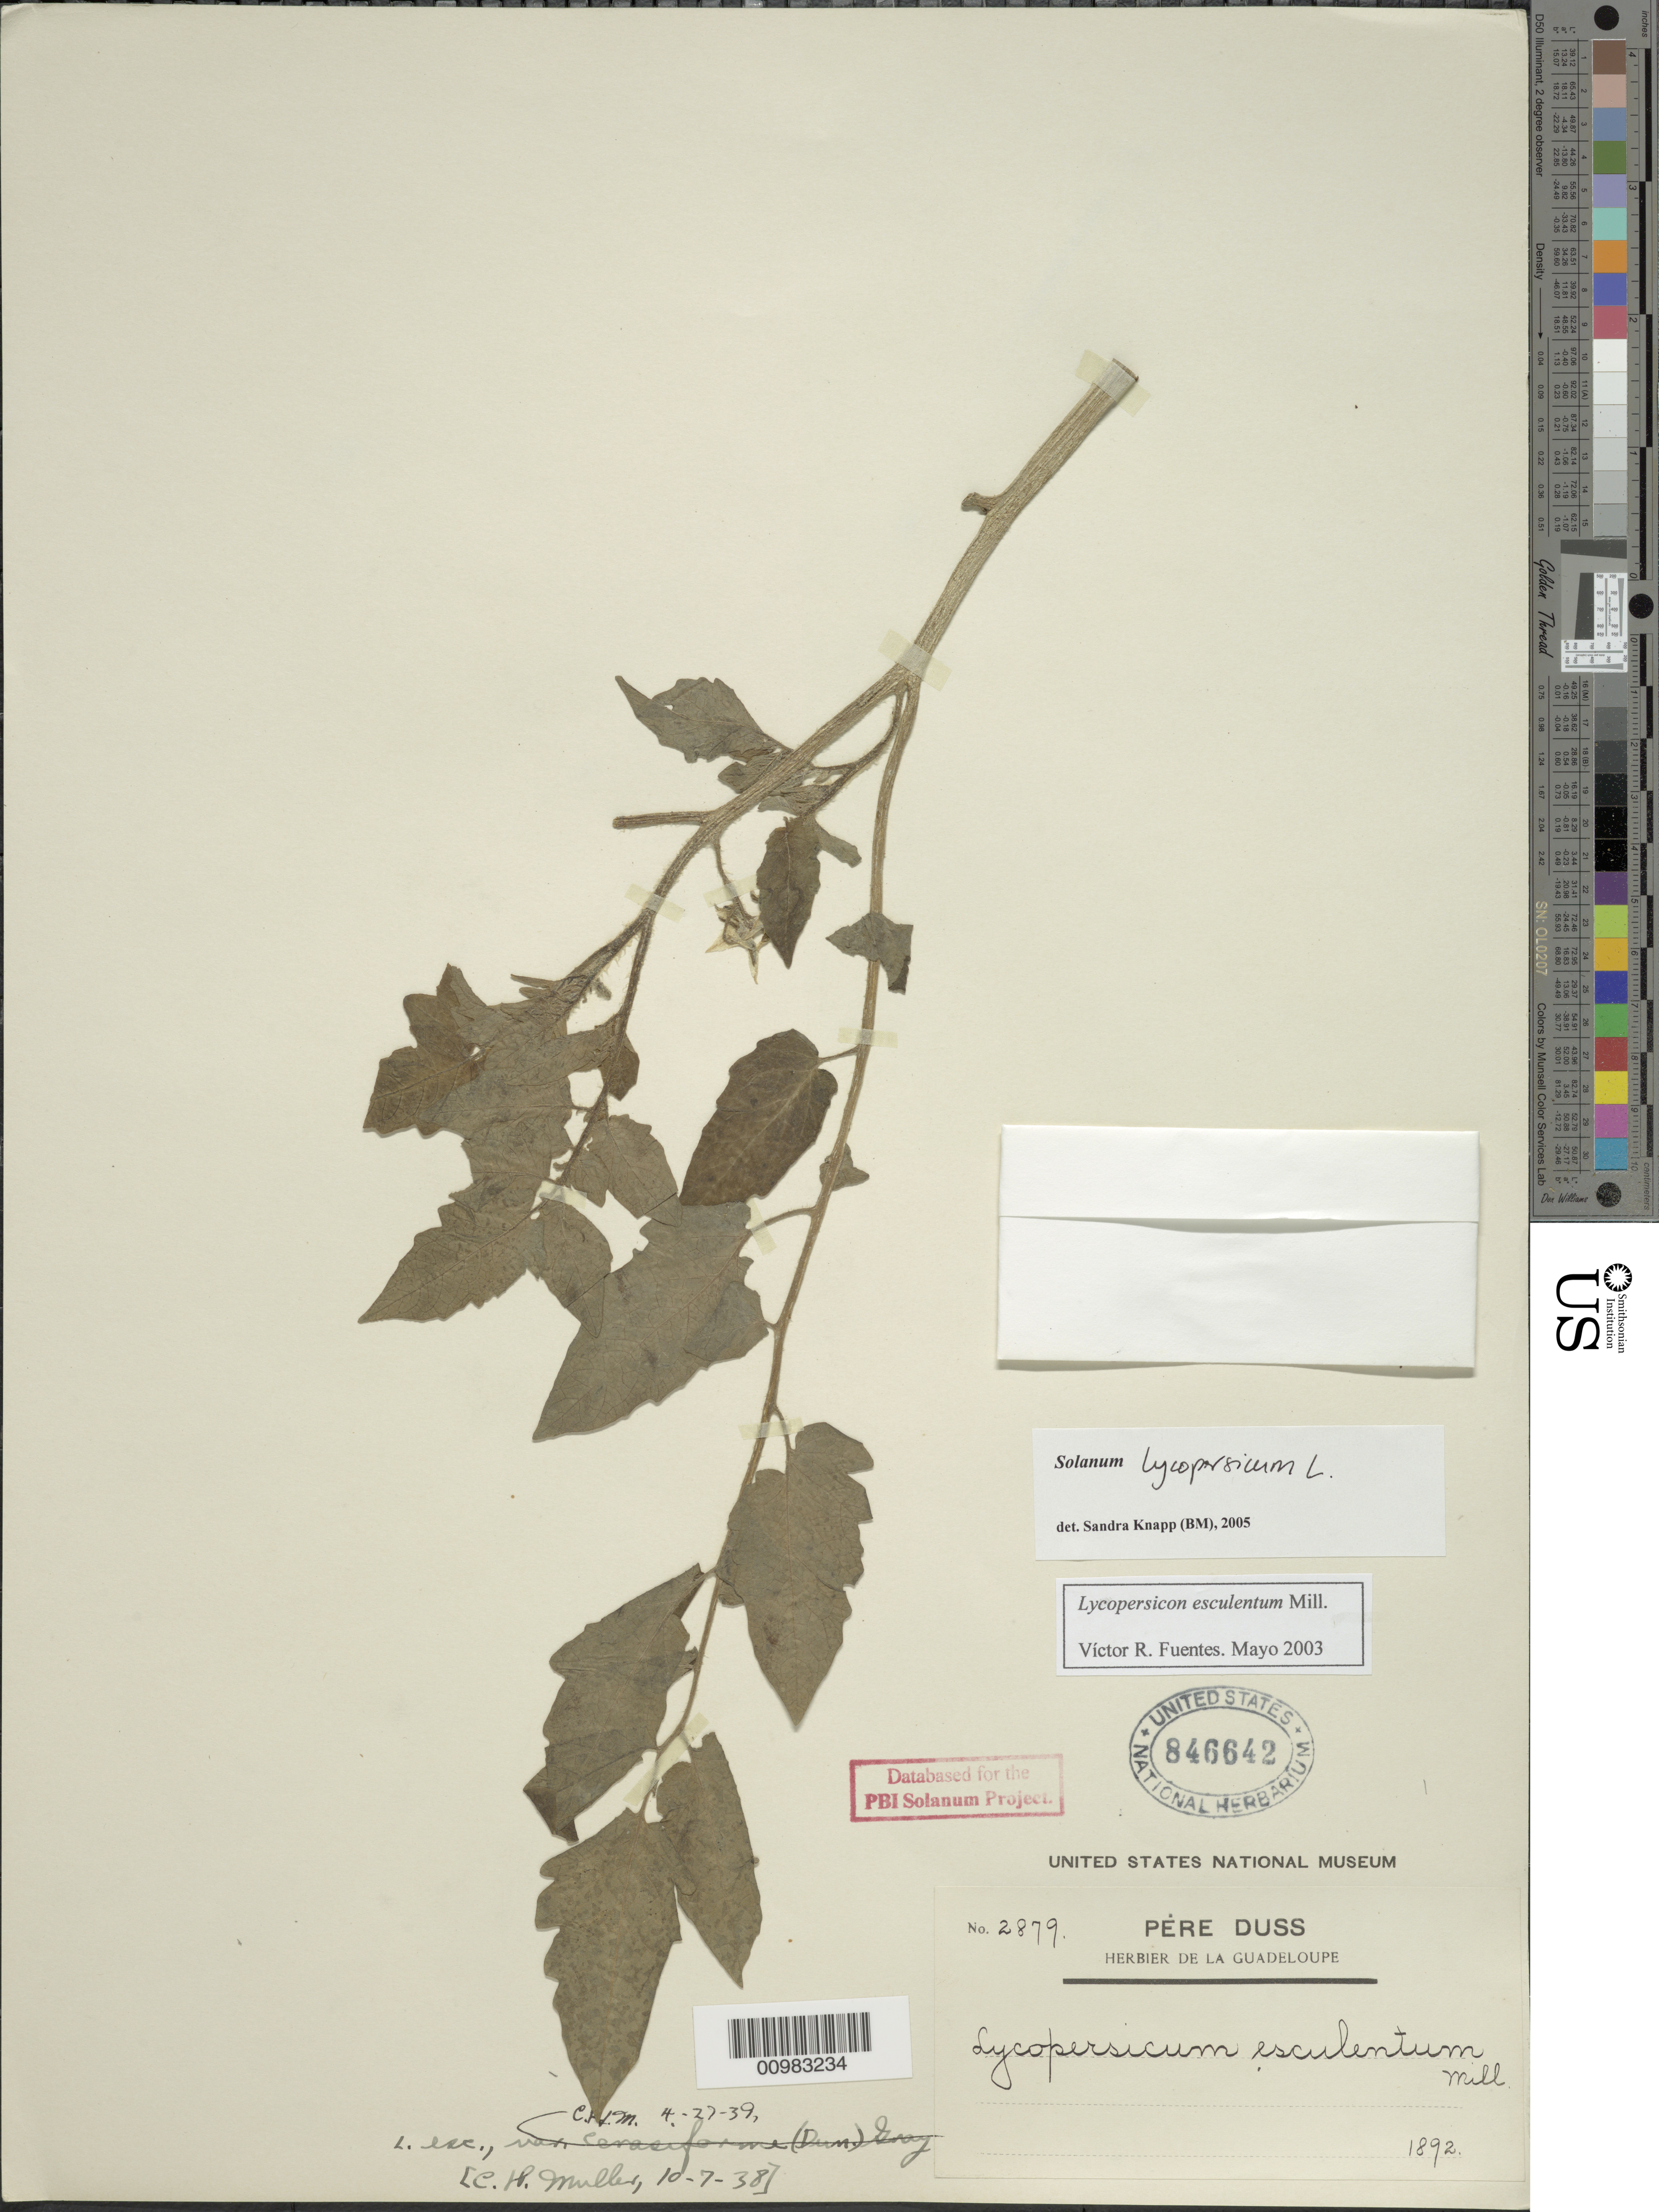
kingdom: Plantae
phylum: Tracheophyta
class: Magnoliopsida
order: Solanales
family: Solanaceae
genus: Solanum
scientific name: Solanum lycopersicum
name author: L.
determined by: Knapp, S. D.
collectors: Père Duss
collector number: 2879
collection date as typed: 1892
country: Guadeloupe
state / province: Basse-Terre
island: Basse Terre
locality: sin. loc.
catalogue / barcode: US 846642